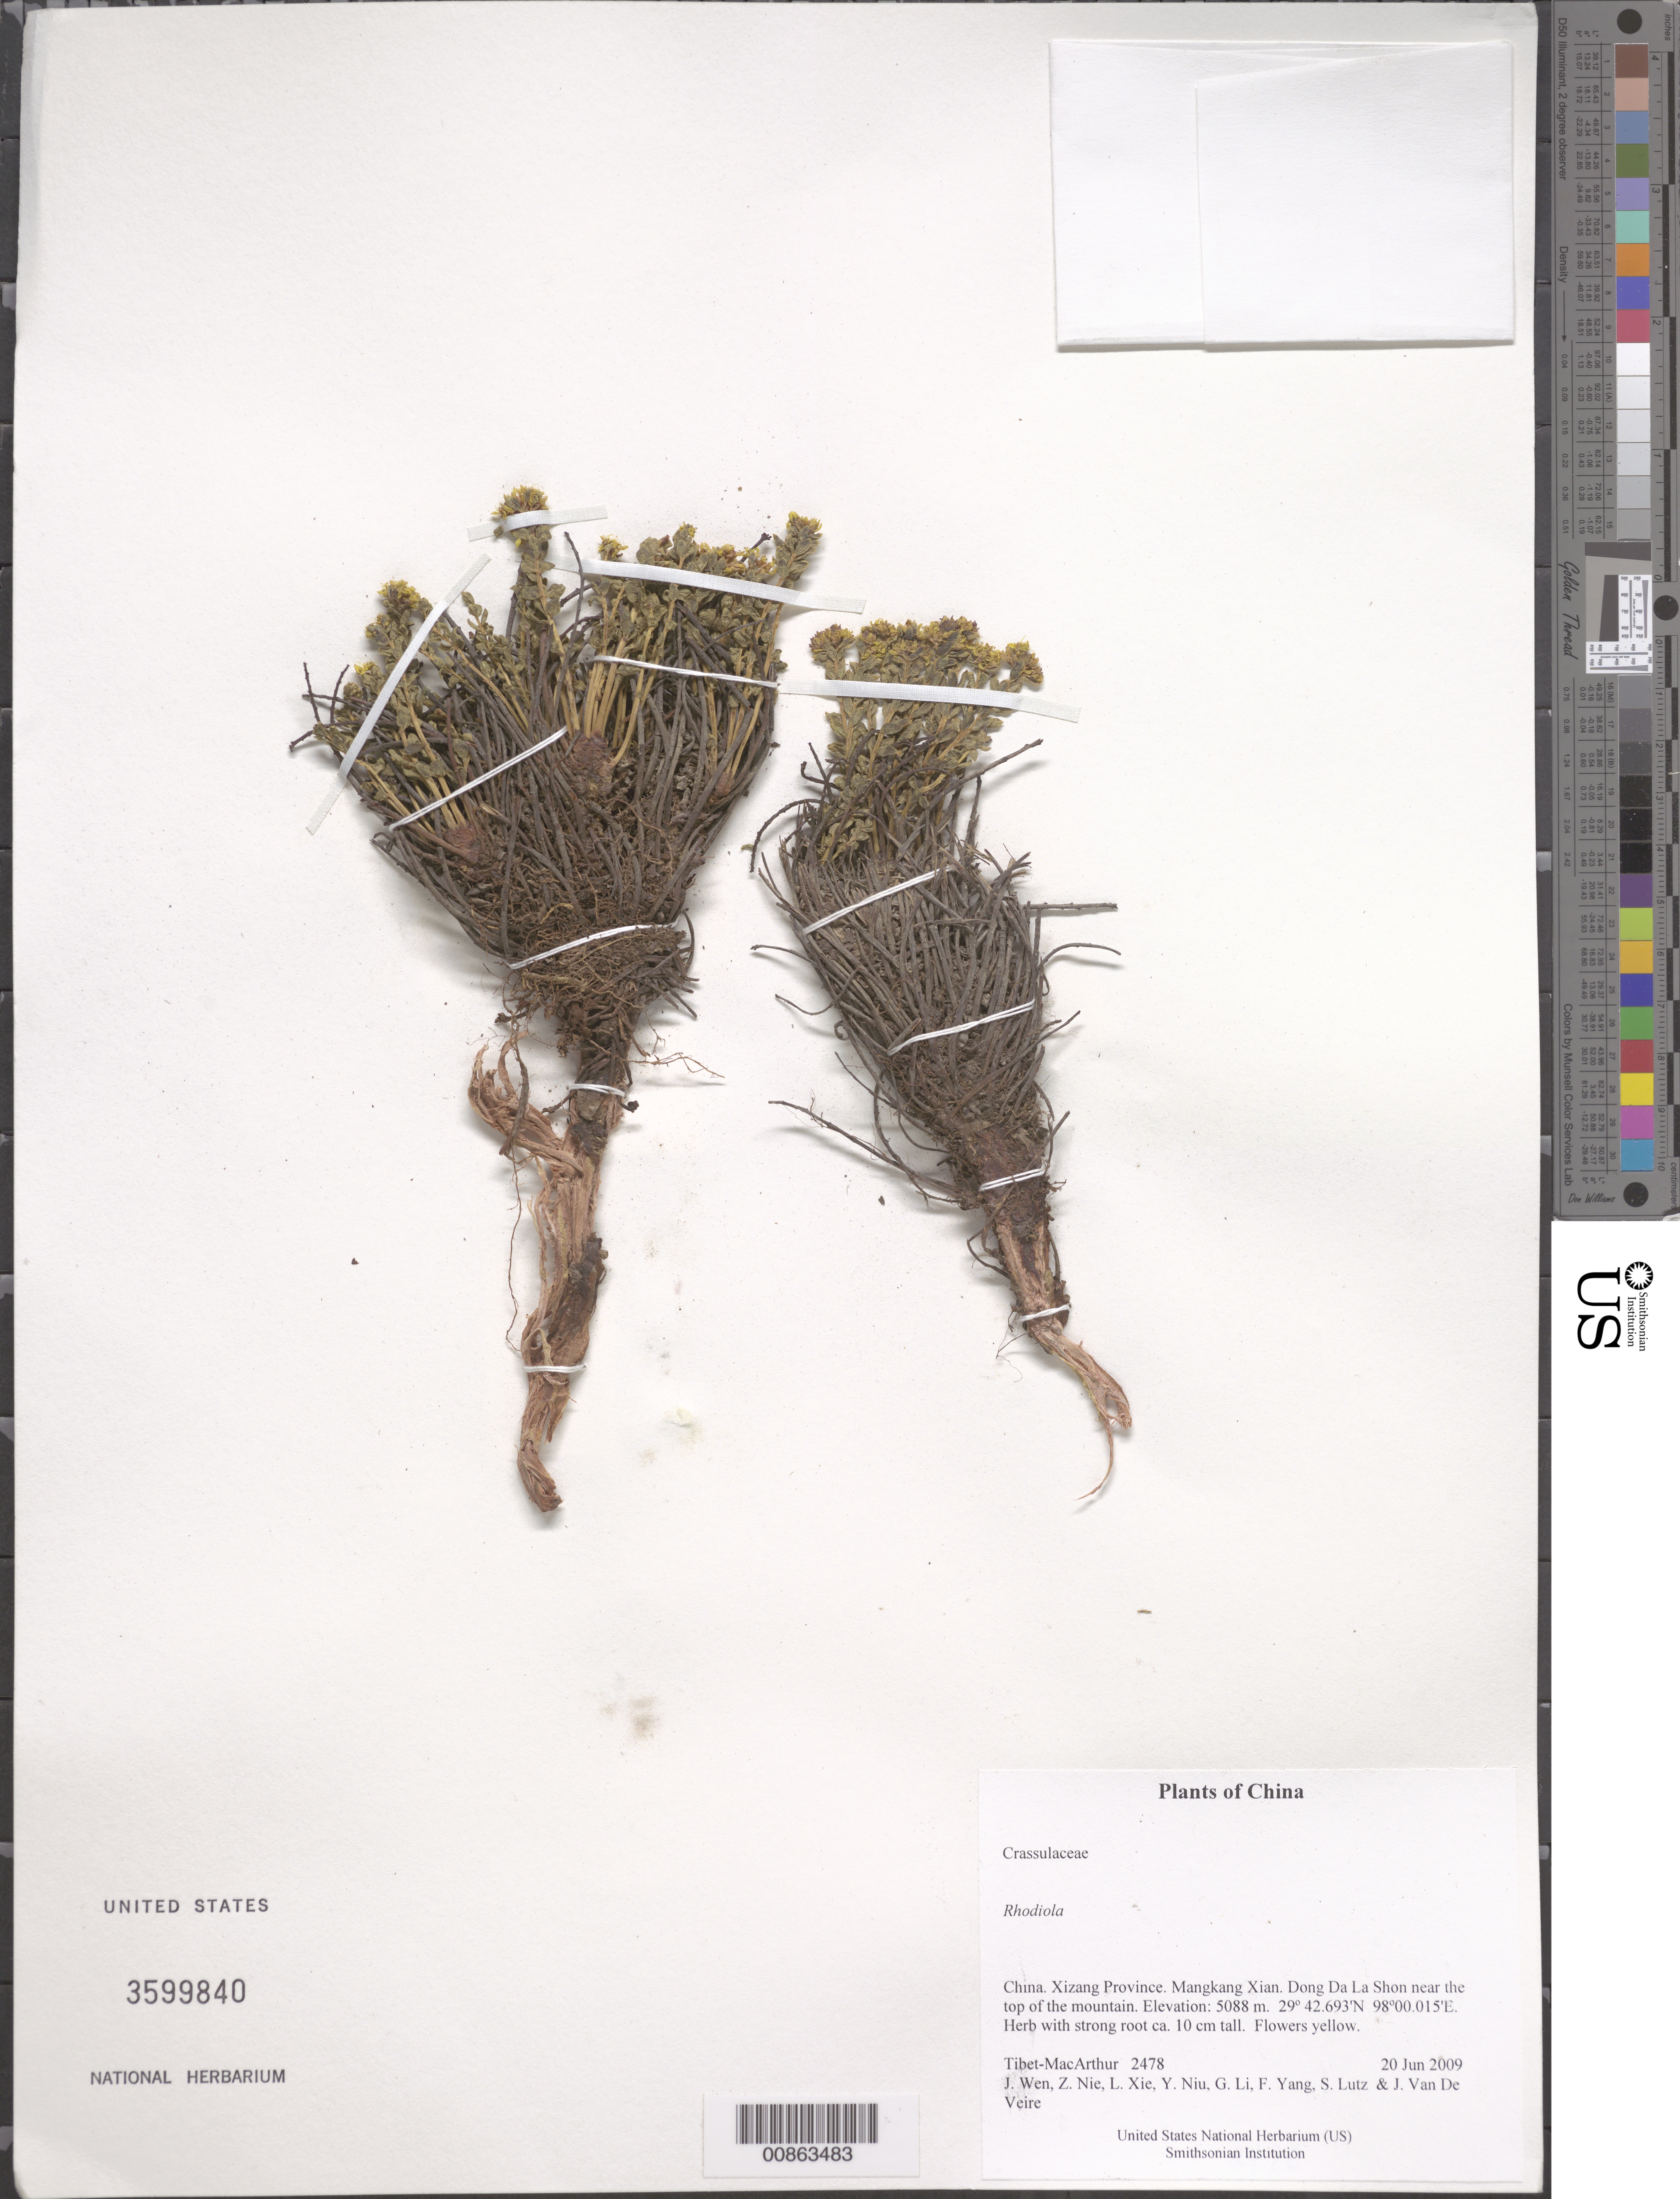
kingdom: Plantae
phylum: Tracheophyta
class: Magnoliopsida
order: Saxifragales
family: Crassulaceae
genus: Rhodiola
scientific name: Rhodiola sp.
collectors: Tibet-MacArthur, J. Wen, Z. Nie, L. Xie, Y. Niu, G. Li, F. Yang, S. Lutz & J. Van De Veire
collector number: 2478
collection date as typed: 20 Jun 2009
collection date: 2009-06-20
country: China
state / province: Xizang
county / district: Mangkang Xian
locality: Dong Da La Shon near the top of the mountain.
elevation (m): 5088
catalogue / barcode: US 3599840